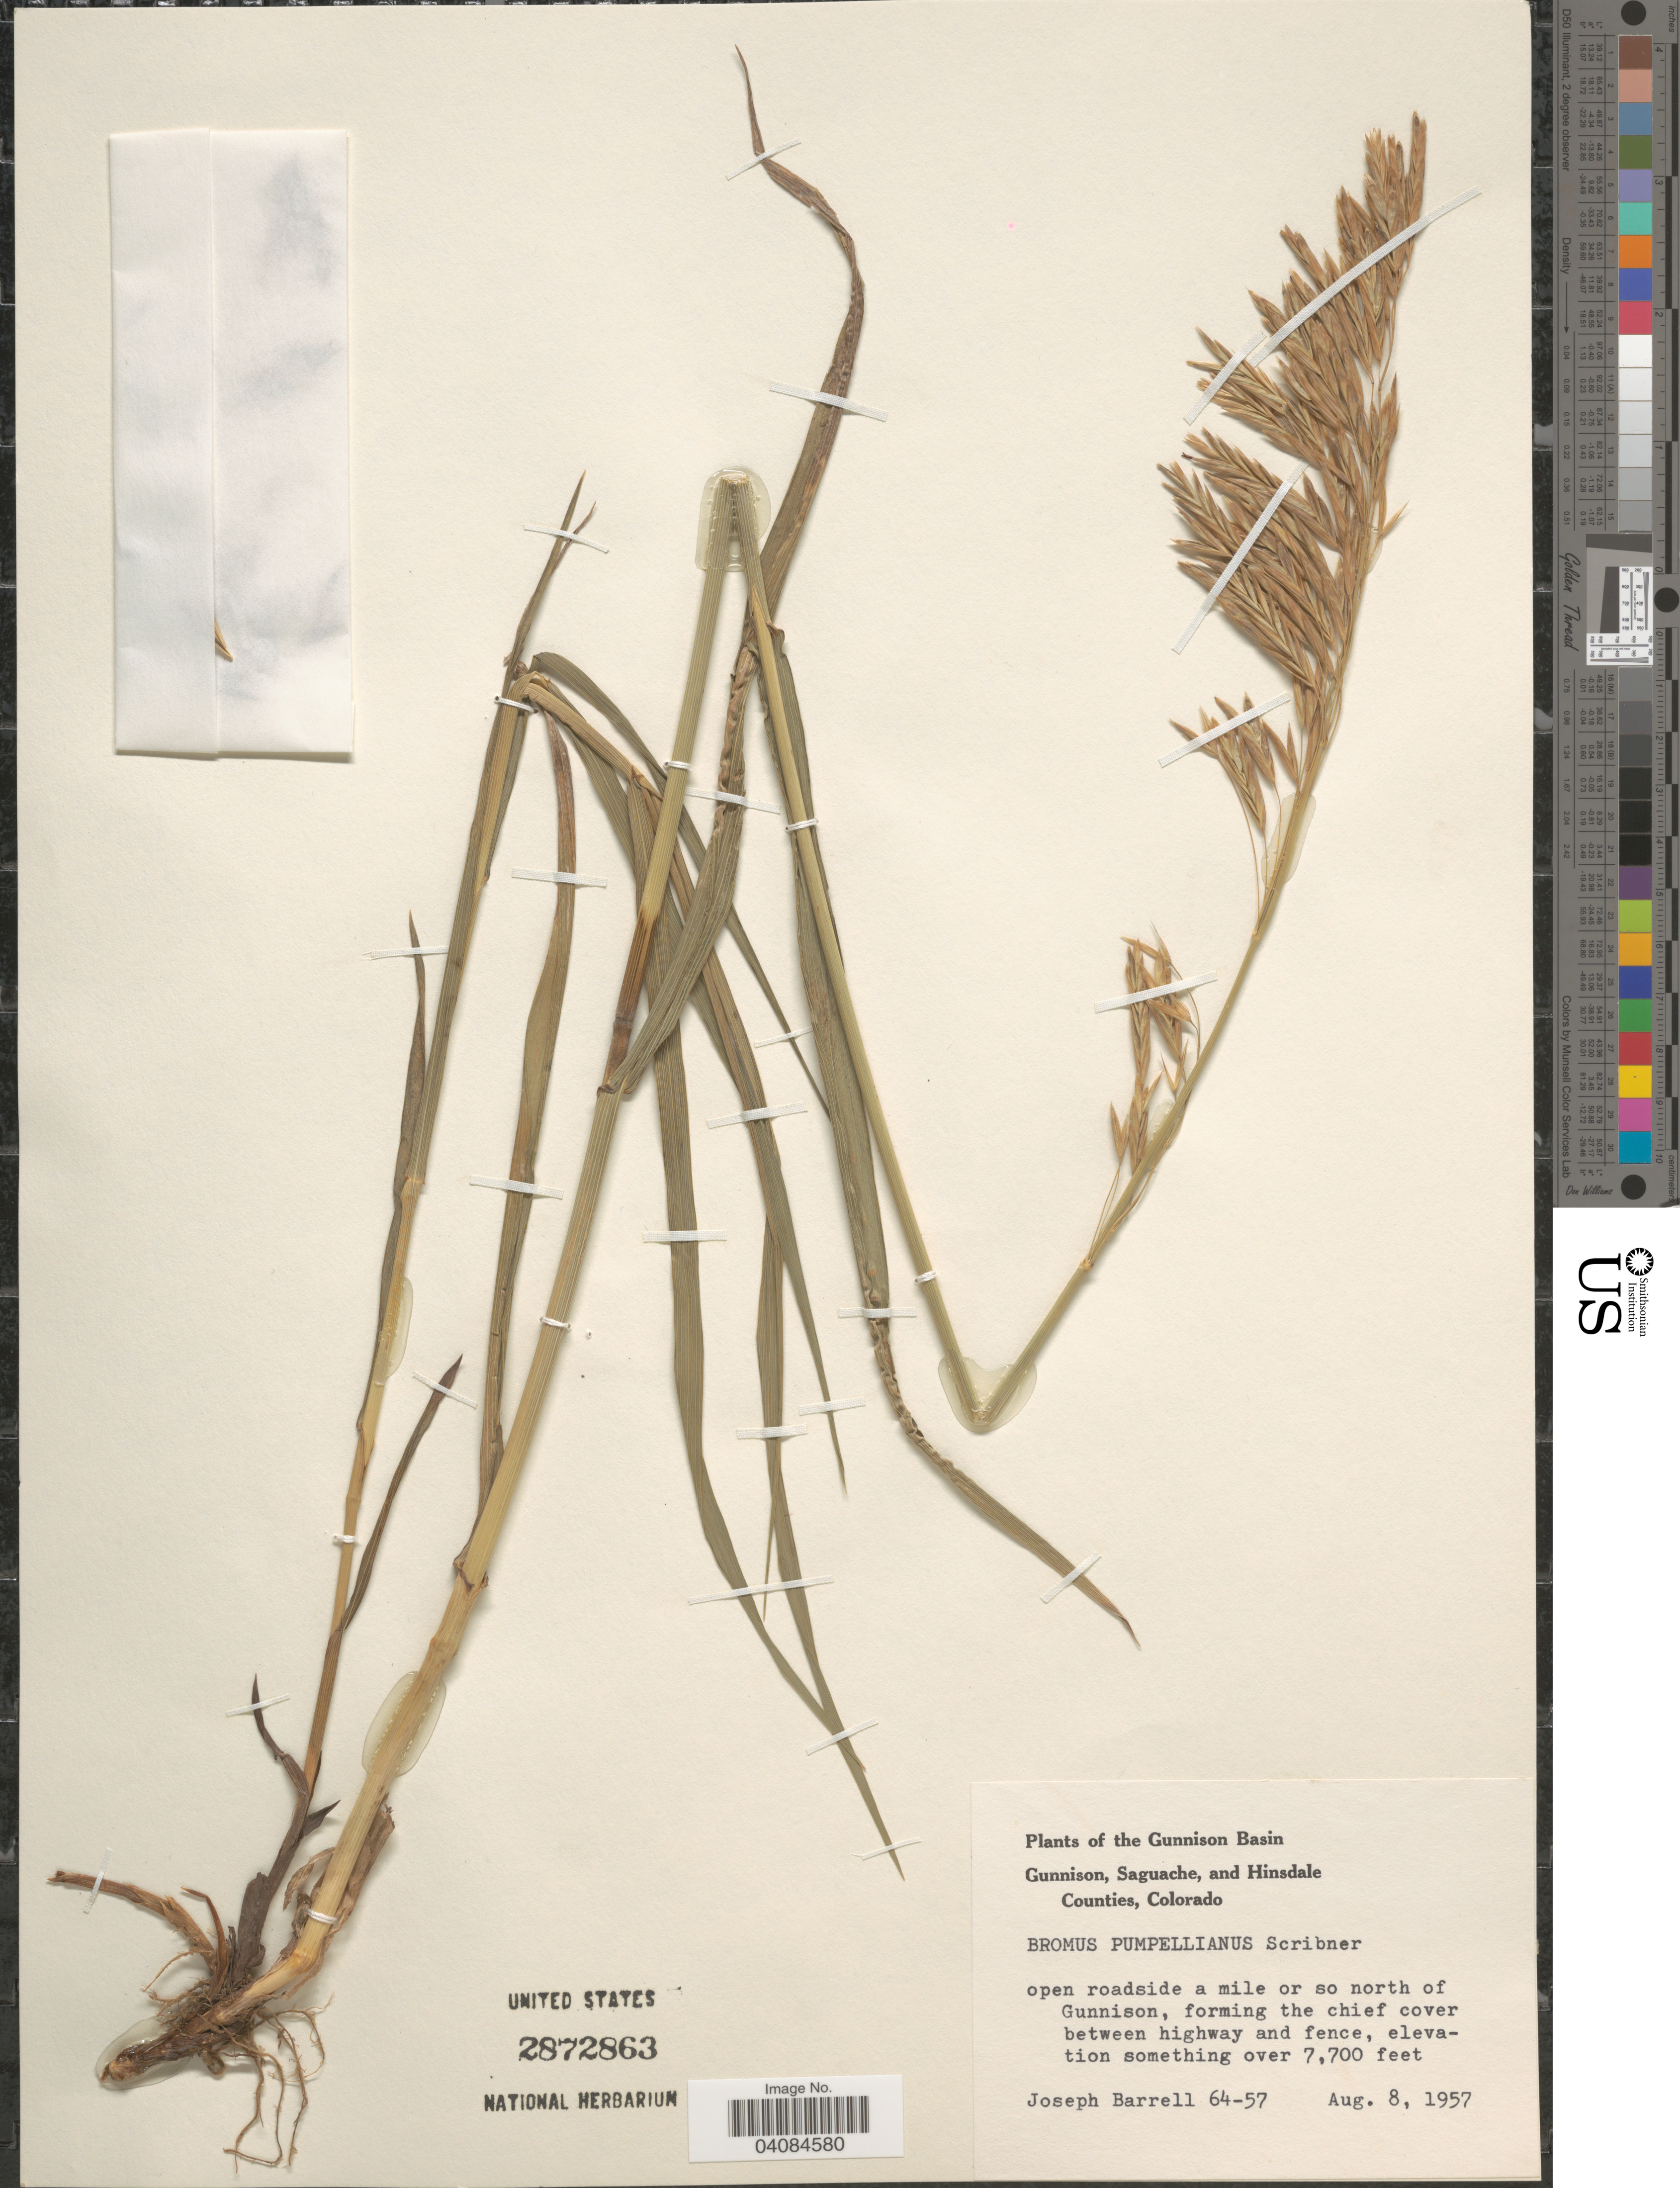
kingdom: Plantae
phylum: Tracheophyta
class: Liliopsida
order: Poales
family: Poaceae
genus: Bromus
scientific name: Bromus pumpellianus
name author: Scribn.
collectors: J. Barrell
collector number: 64-57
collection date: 1957-08-08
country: United States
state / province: Colorado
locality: The Gunnison Basin. Gunnison County. Open roadside a mile or so north of Gunnison. forming the chief cover between highway and fence.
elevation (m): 2347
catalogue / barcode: US 2872863